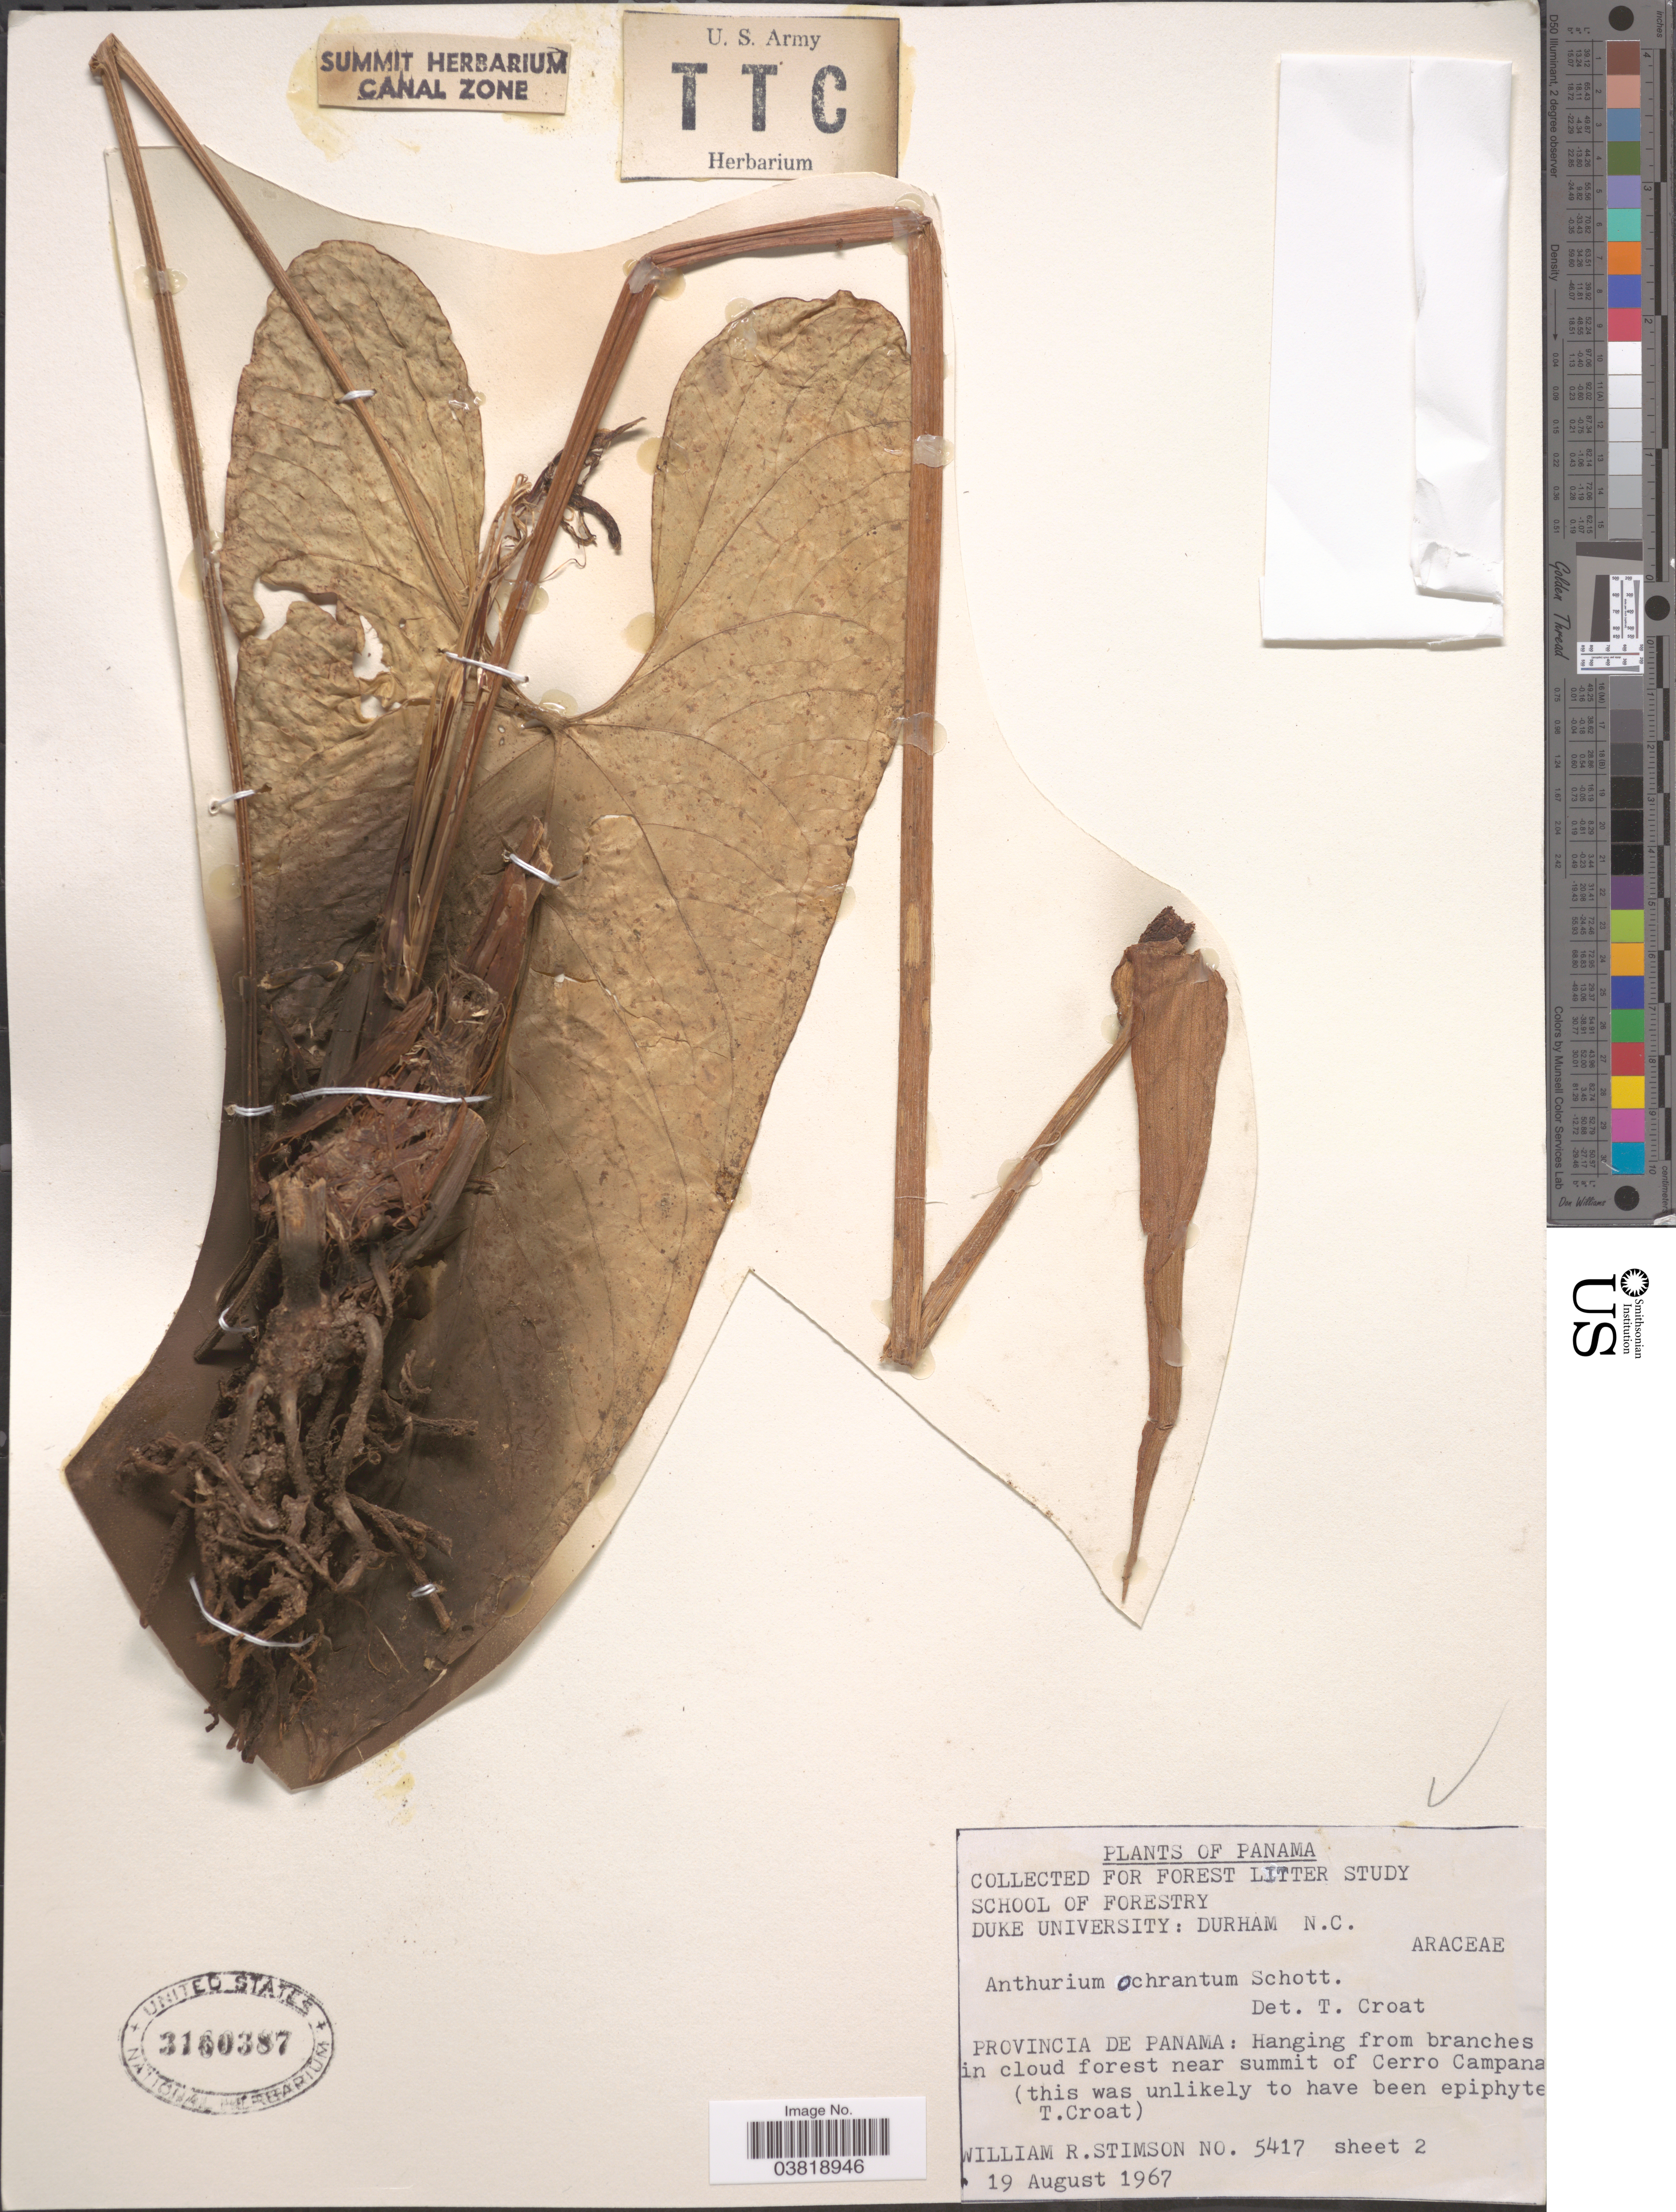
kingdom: Plantae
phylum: Tracheophyta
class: Liliopsida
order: Alismatales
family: Araceae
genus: Anthurium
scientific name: Anthurium ochranthum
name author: K. Koch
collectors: W. R. Stimson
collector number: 5417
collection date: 1967-08-19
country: Panama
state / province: Panamá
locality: Near summit of Cerro Campana.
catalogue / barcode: US 3160387